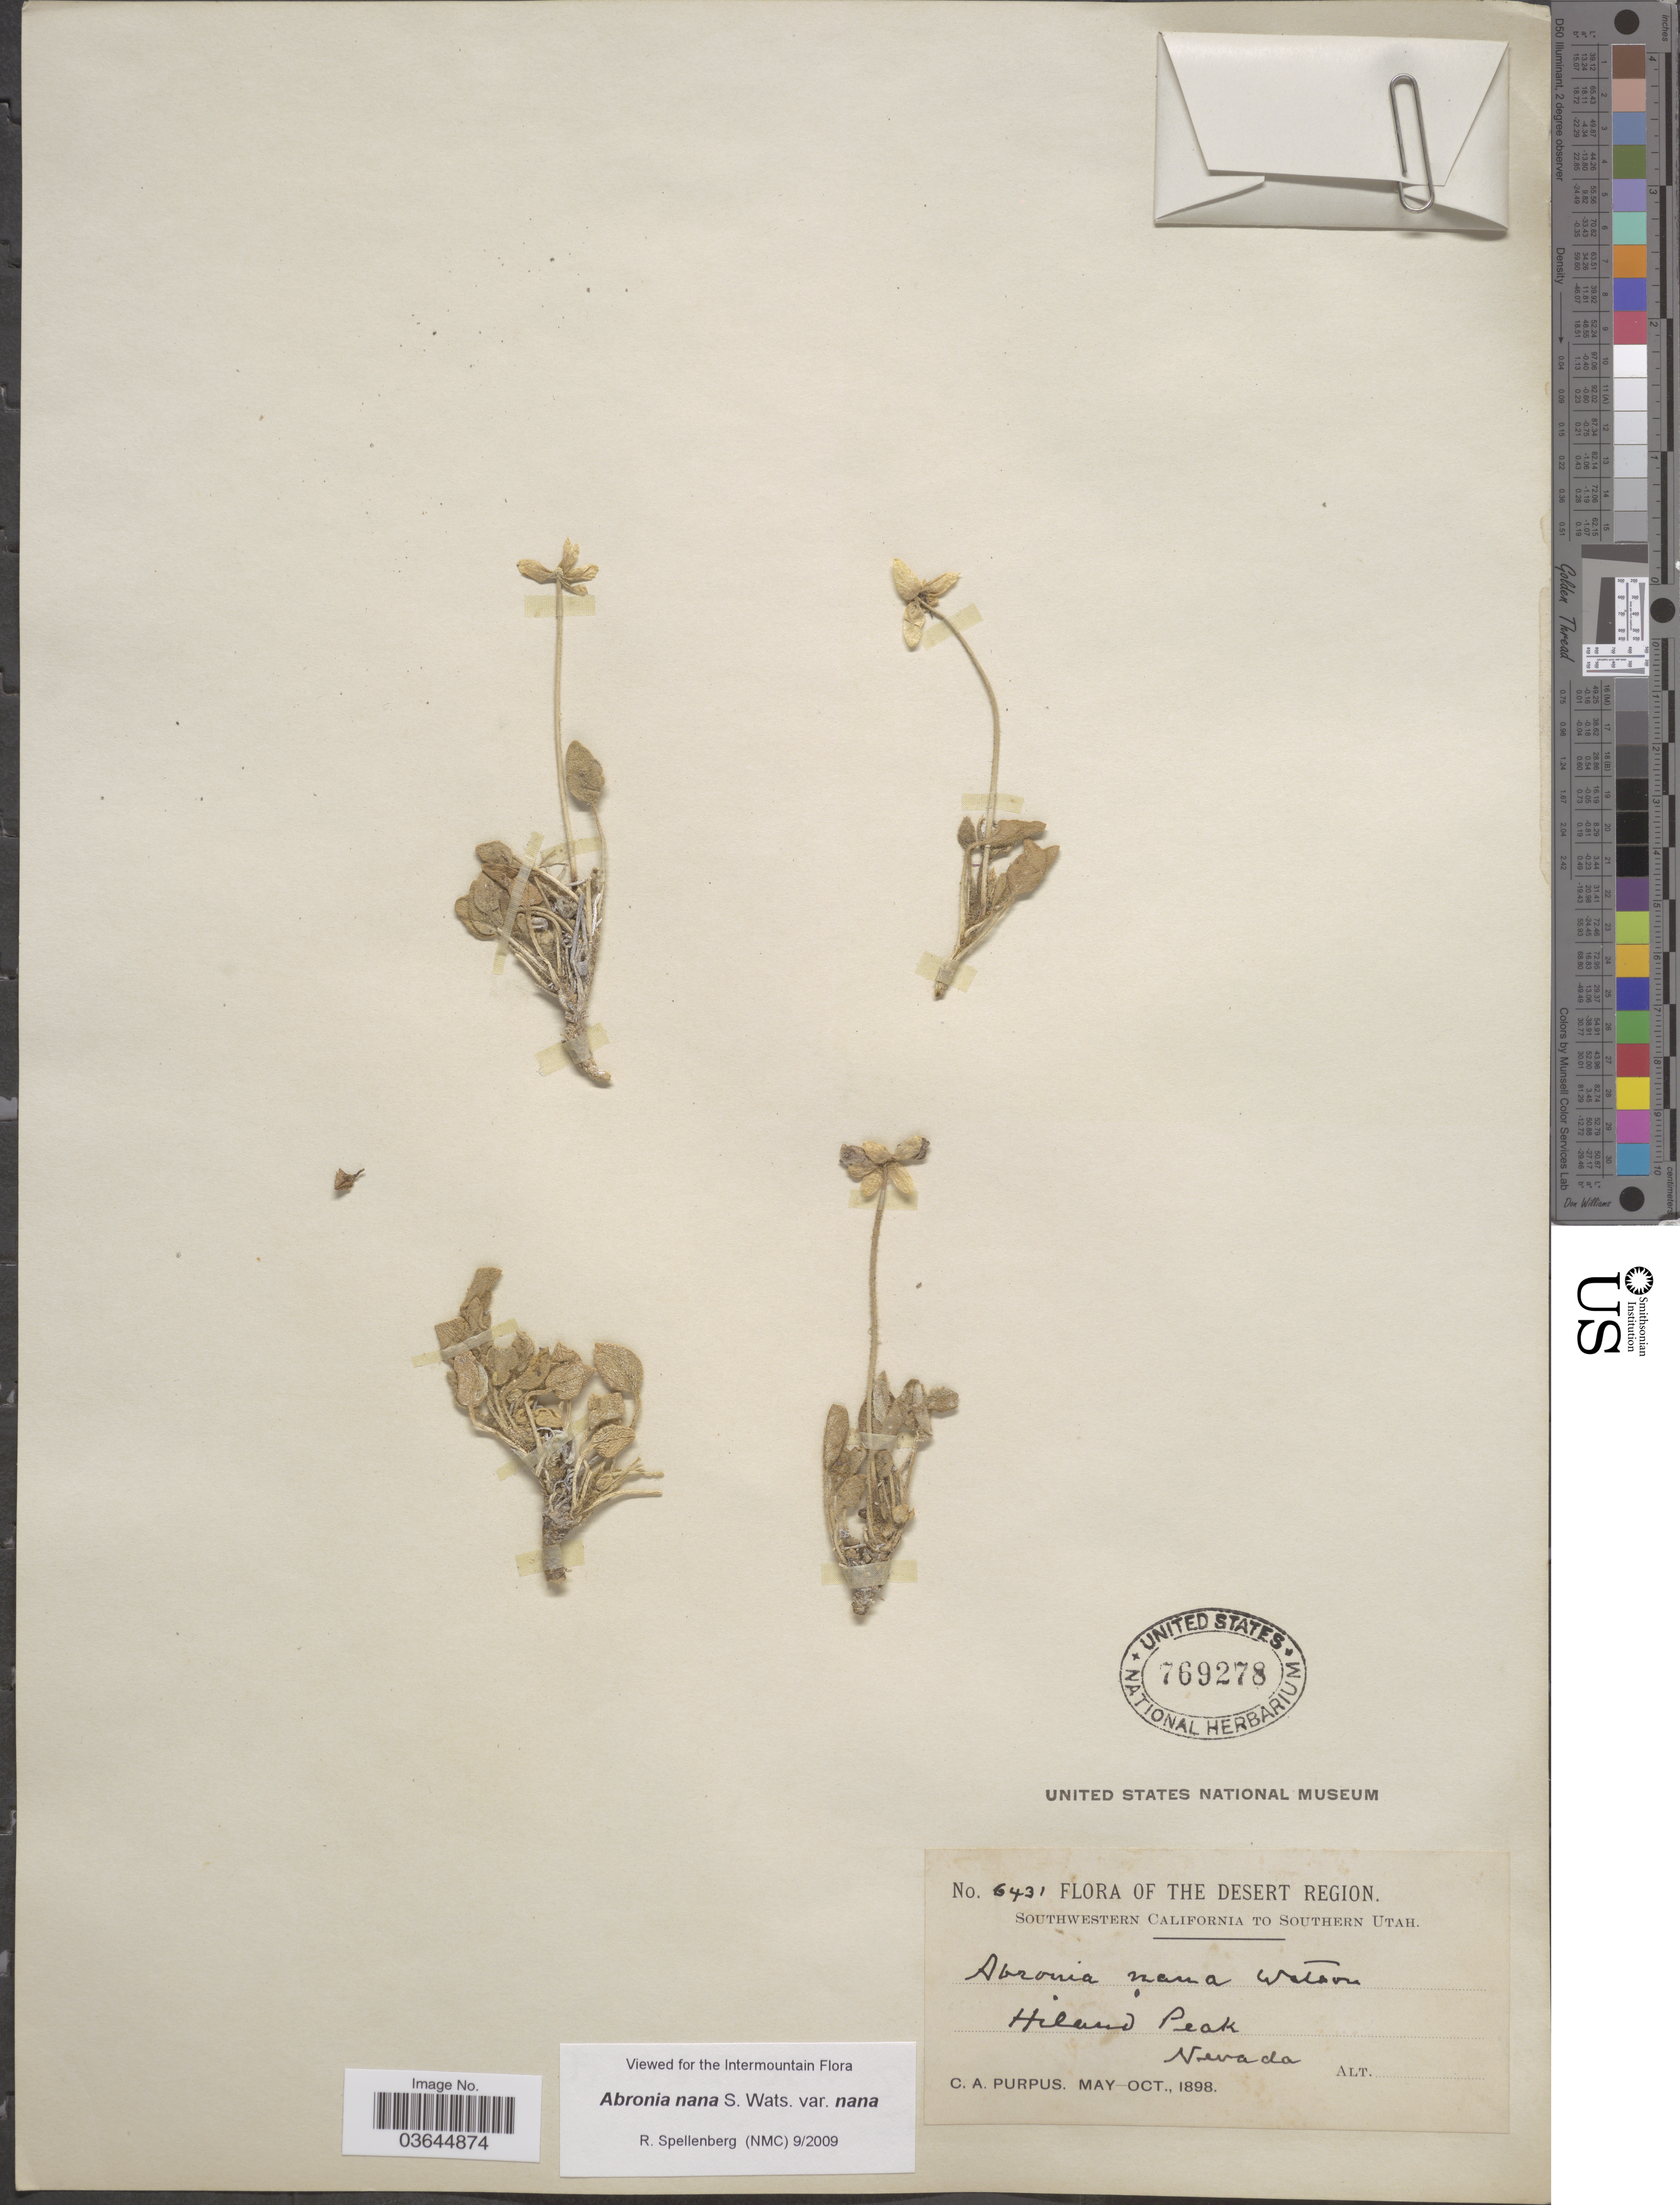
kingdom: Plantae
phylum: Tracheophyta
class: Magnoliopsida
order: Caryophyllales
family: Nyctaginaceae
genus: Abronia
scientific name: Abronia nana var. nana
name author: S. Watson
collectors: C. A. Purpus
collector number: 6431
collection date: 1898-05/1898-10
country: United States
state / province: Nevada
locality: Desert Region. Southern Utah. Hiland Peak.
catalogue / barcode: US 769278